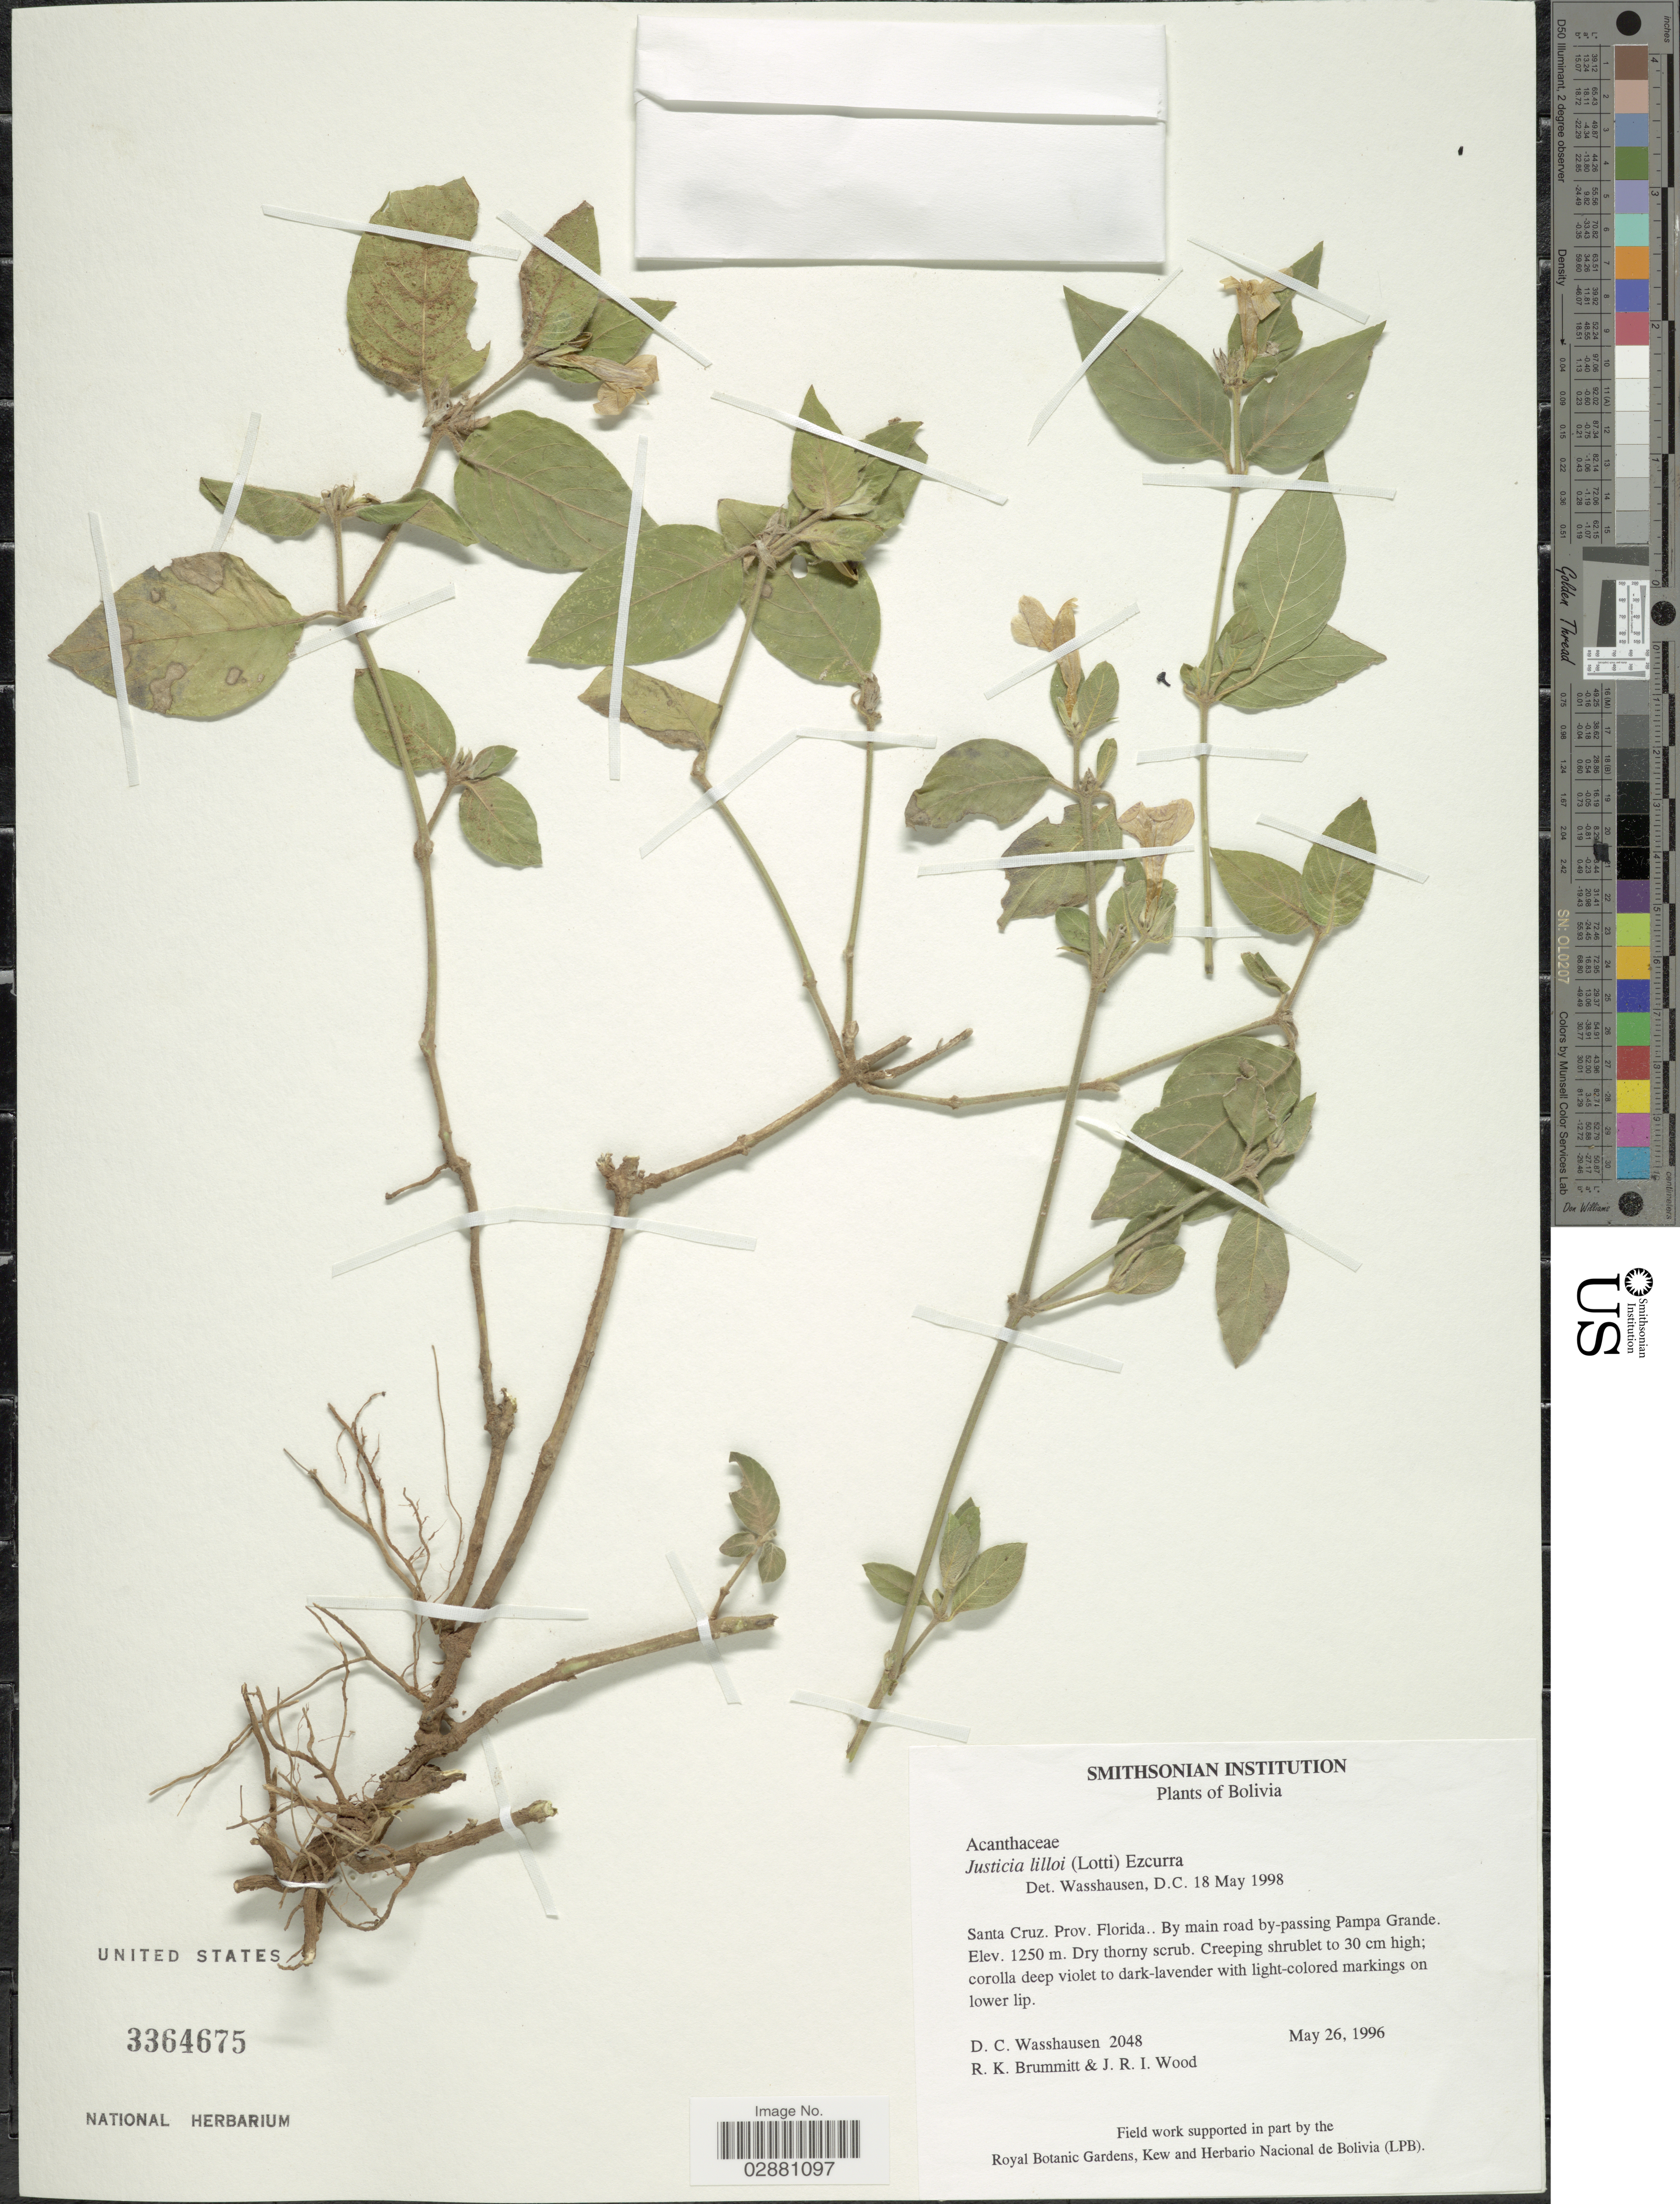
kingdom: Plantae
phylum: Tracheophyta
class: Magnoliopsida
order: Lamiales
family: Acanthaceae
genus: Justicia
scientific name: Justicia thunbergioides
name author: (Lindau) Leonard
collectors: D. C. Wasshausen, R. K. Brummitt & J. R. I. Wood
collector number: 2048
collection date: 1996-05-26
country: Bolivia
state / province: Santa Cruz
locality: Prov. Florida. By main road by-passing Pampa Grande.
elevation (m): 1250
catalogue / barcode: US 3364675